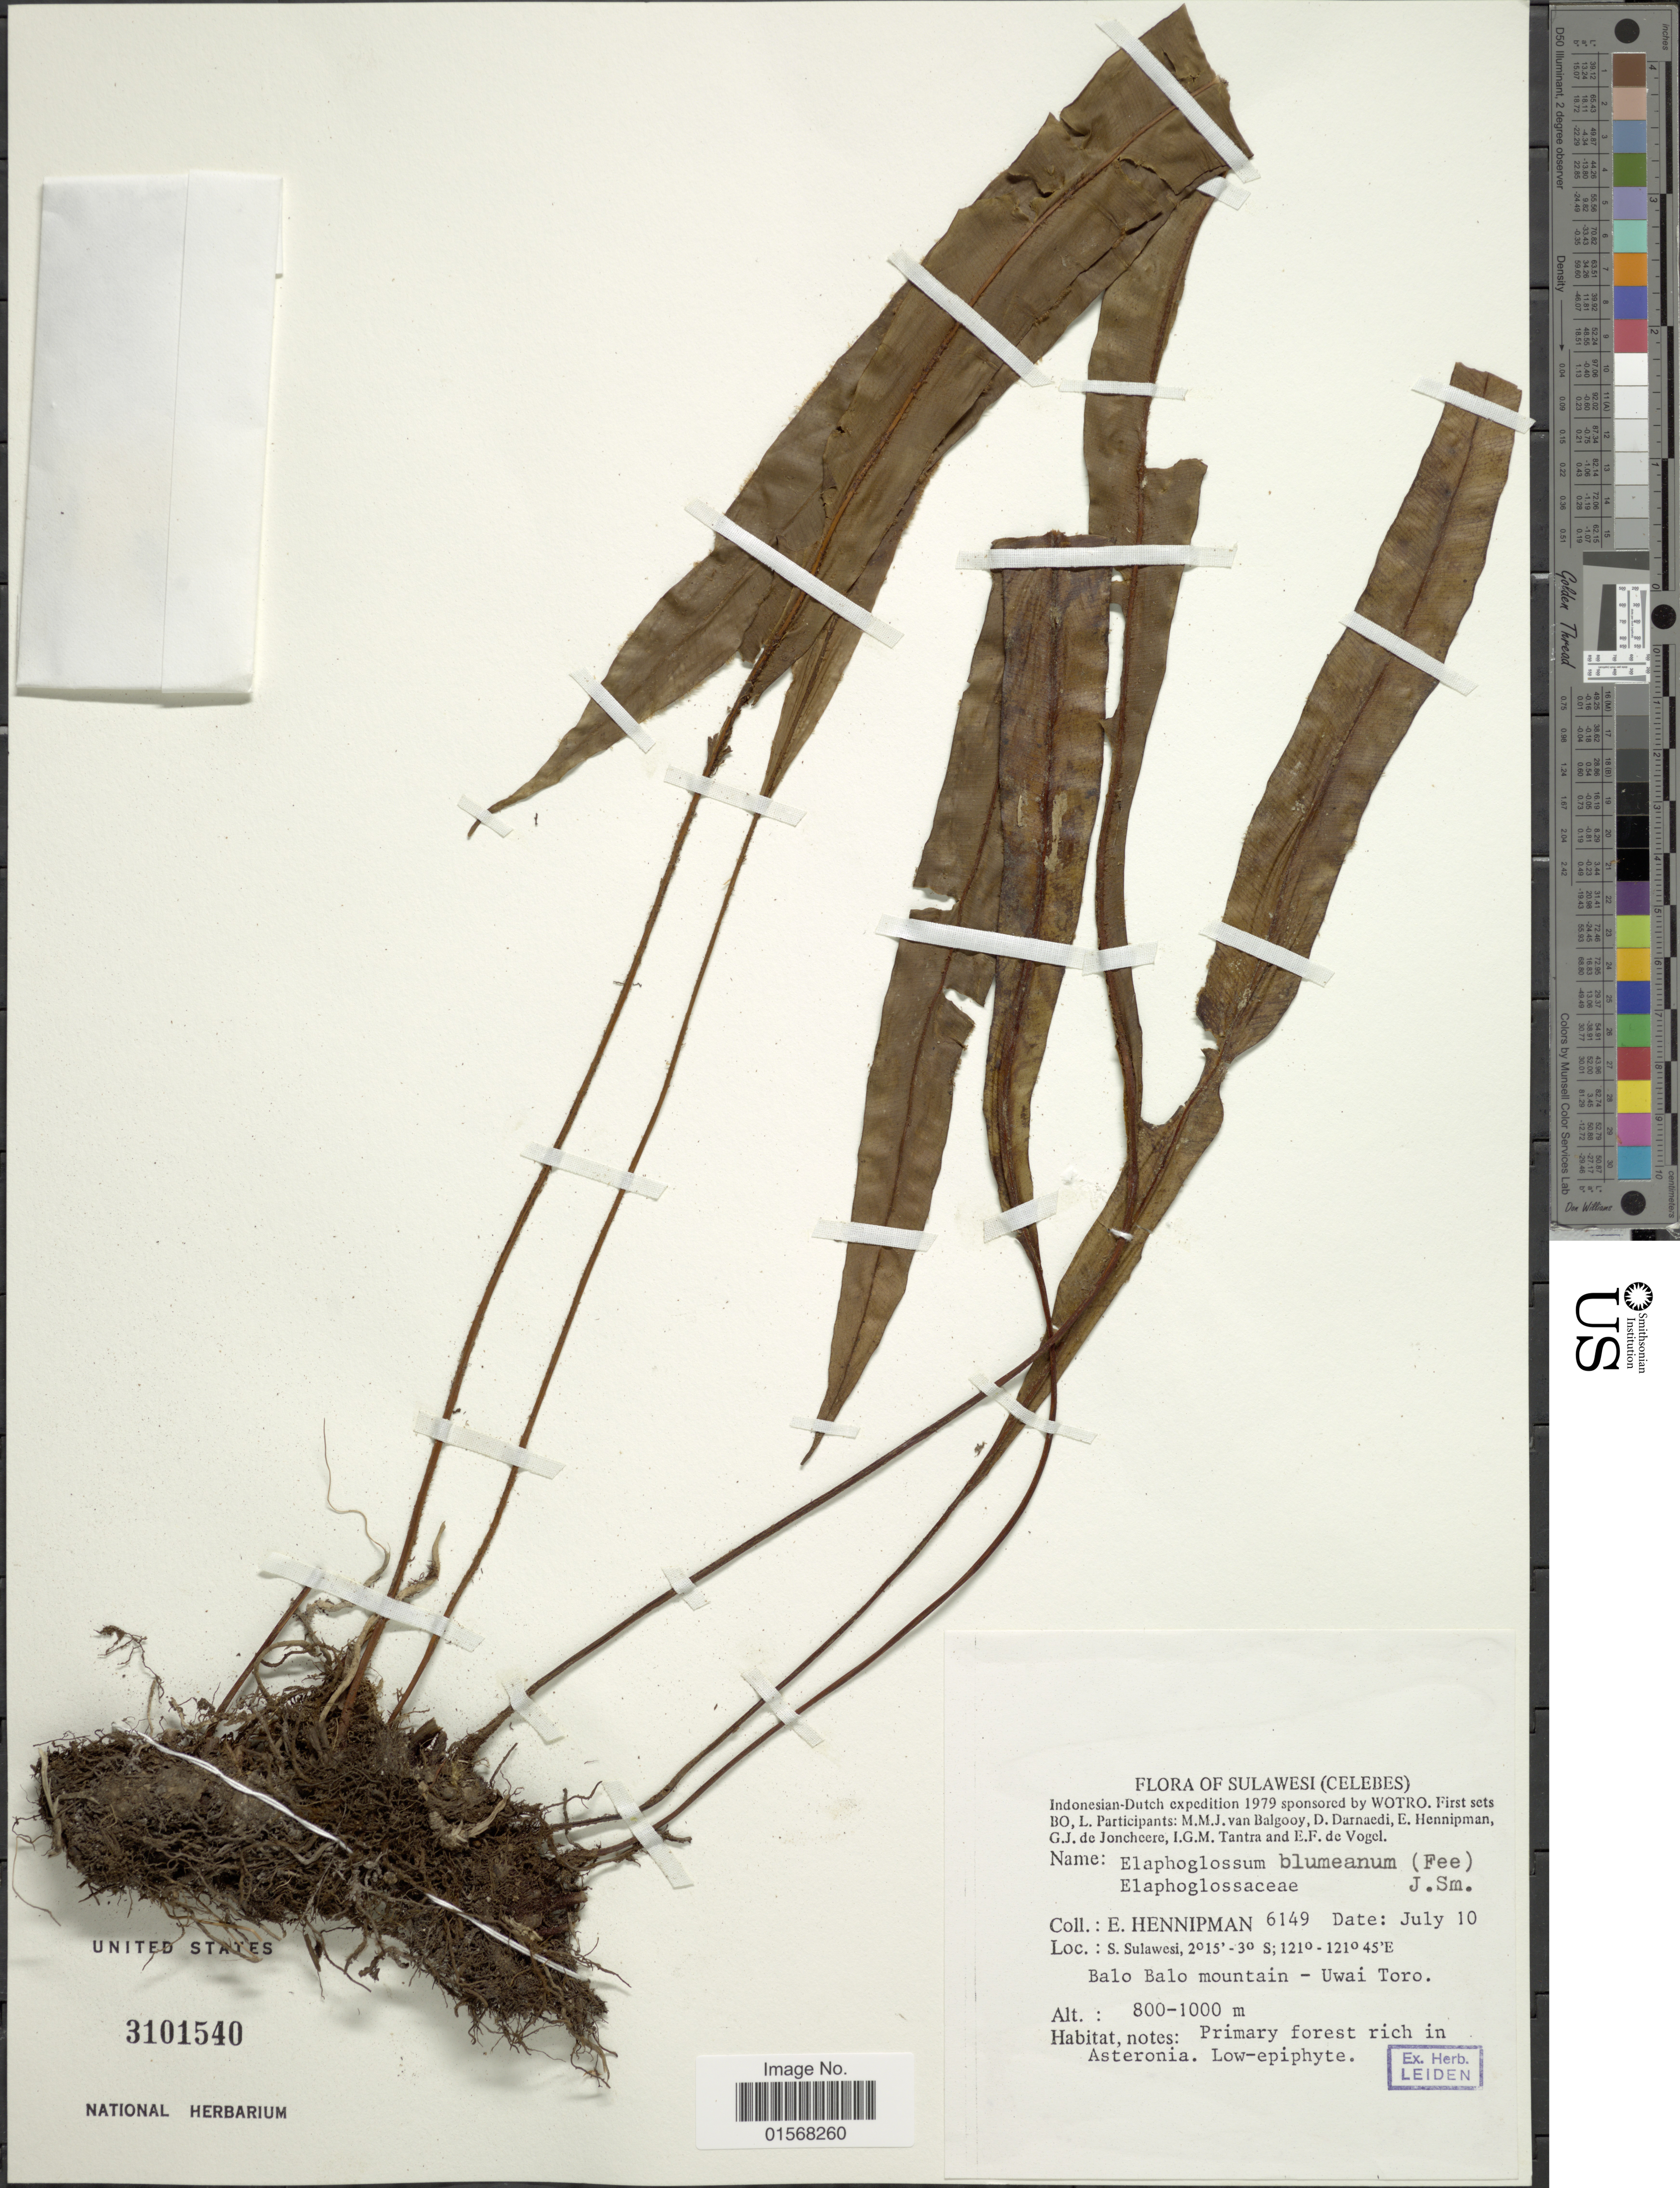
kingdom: Plantae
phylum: Tracheophyta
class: Polypodiopsida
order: Polypodiales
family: Dryopteridaceae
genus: Elaphoglossum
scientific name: Elaphoglossum blumeanum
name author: (Fée) J. Sm.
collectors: E. Hennipman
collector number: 6149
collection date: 1979-07-10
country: Indonesia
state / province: Sulawesi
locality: Sulawesi (Celebes), S. Sulawesi, Balo Balo mountain-Uwai Toro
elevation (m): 800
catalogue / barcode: US 3101540